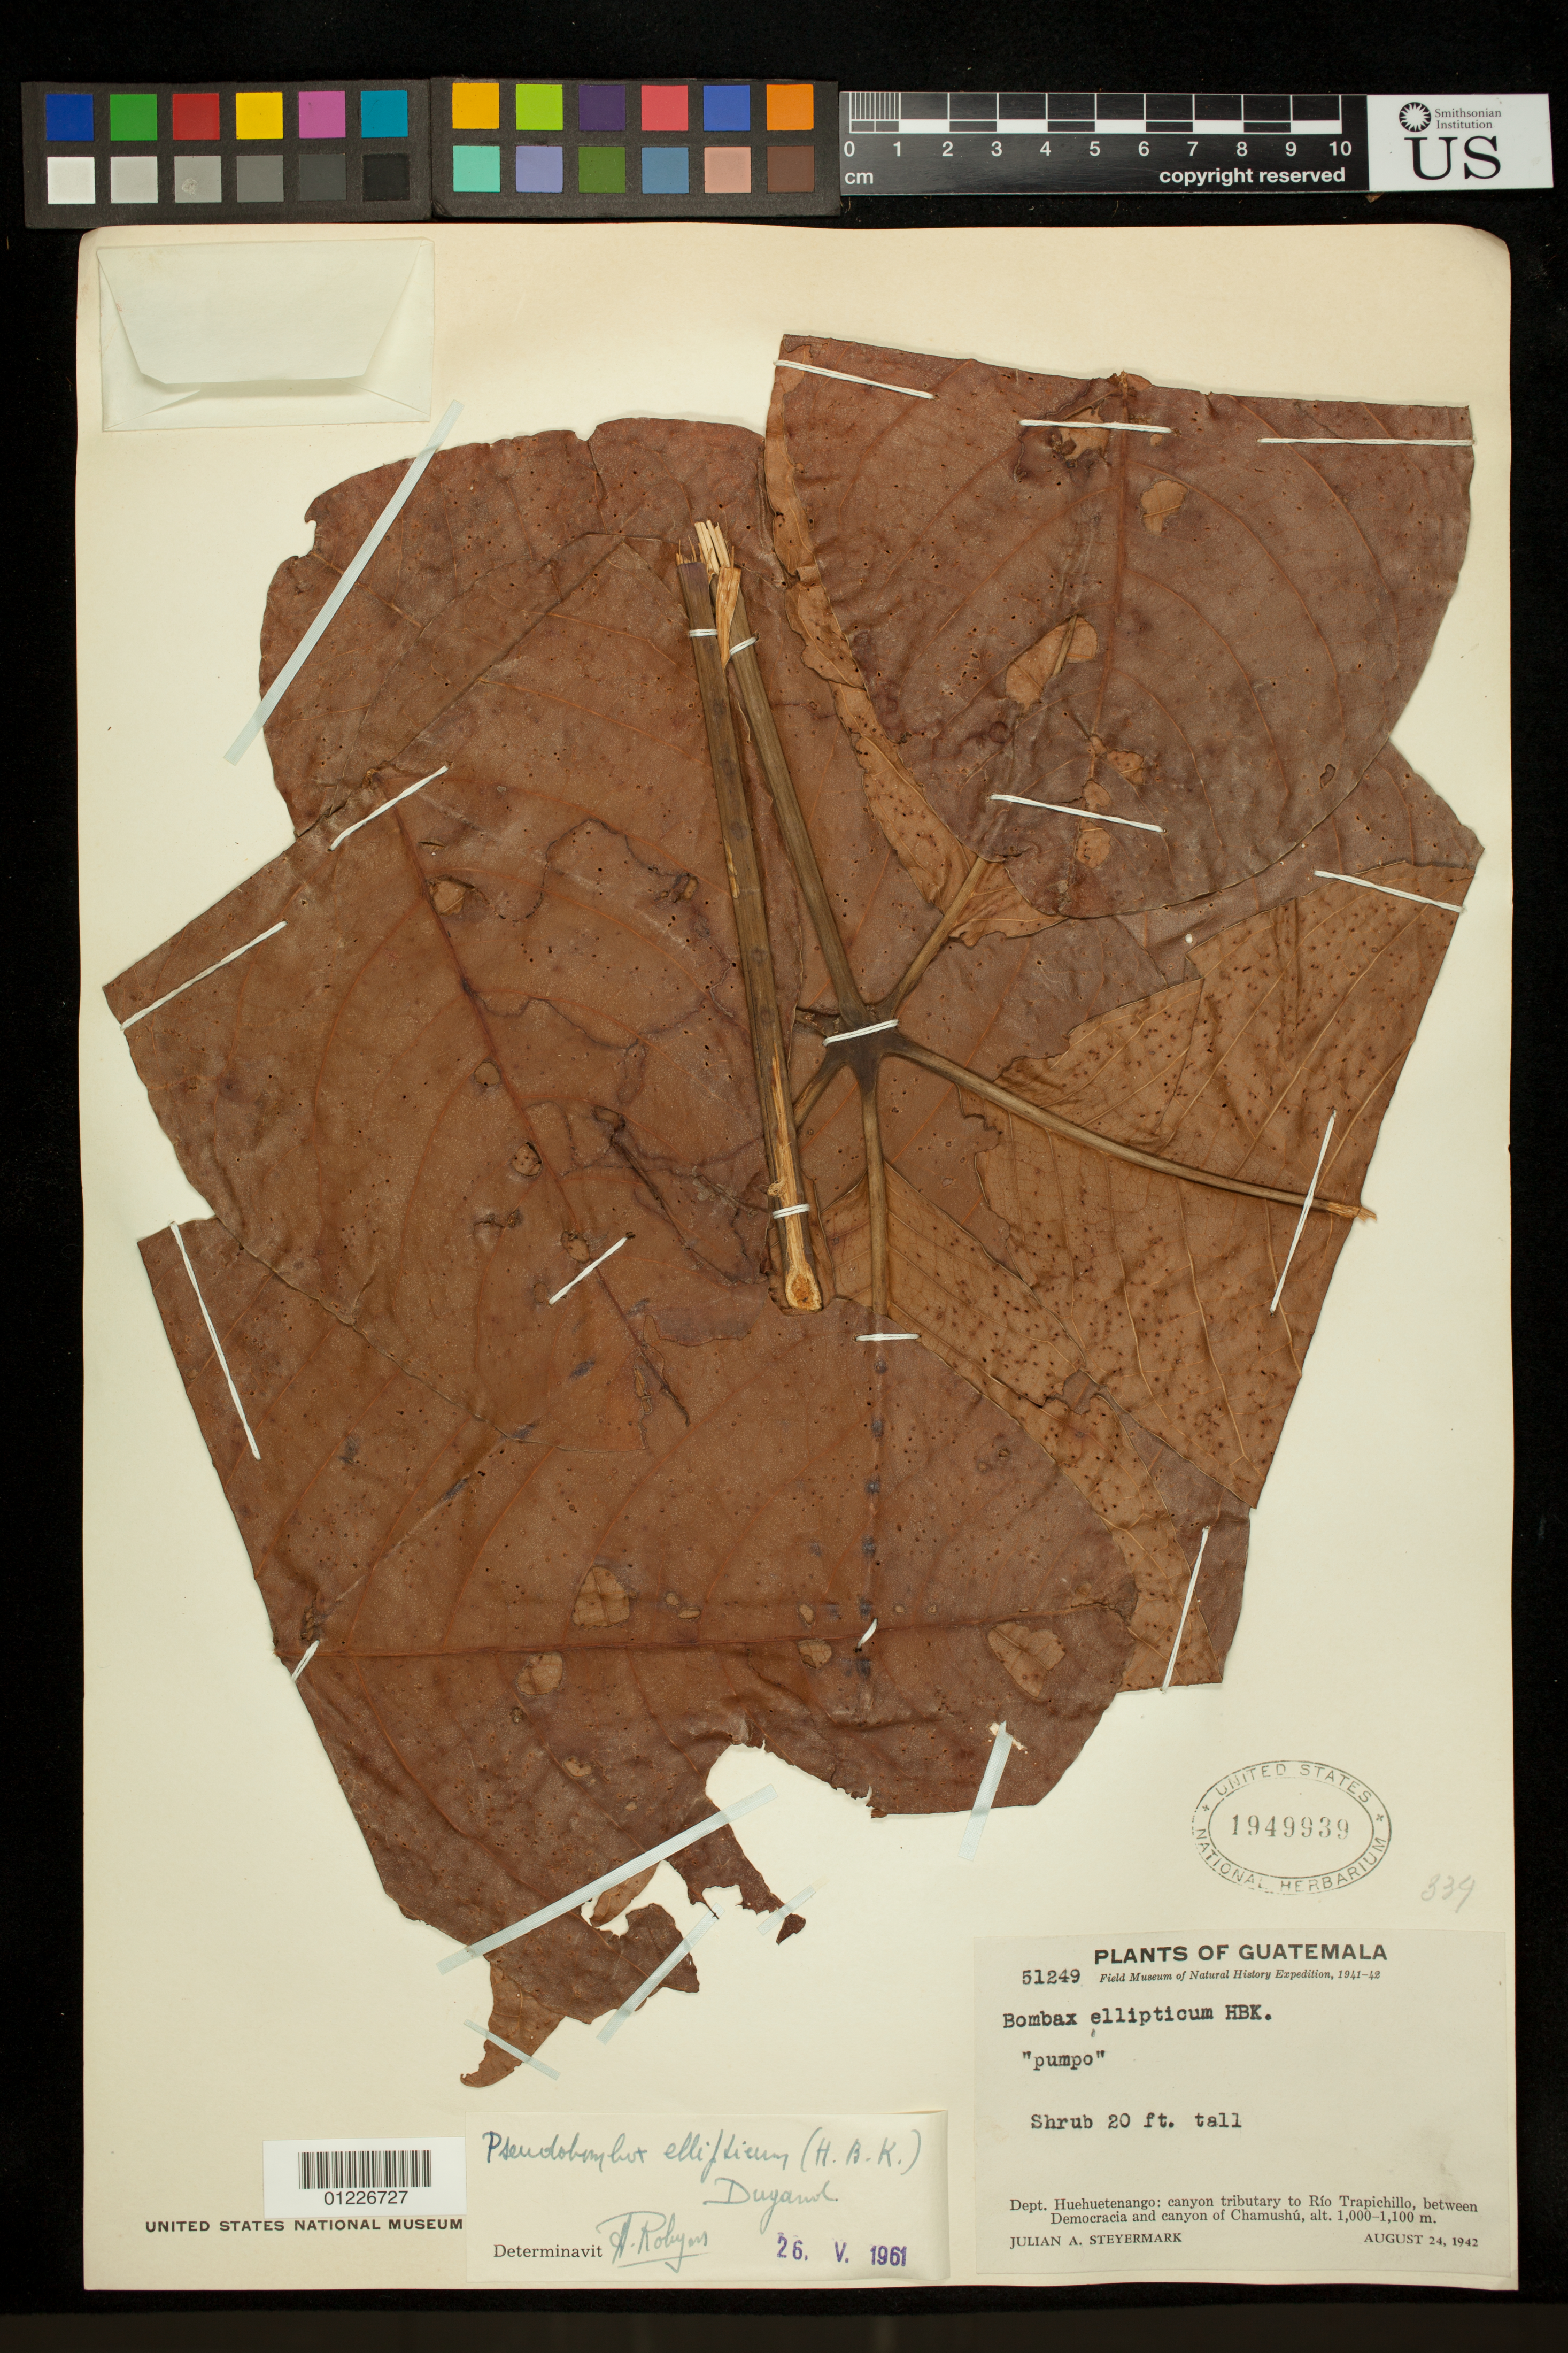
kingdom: Plantae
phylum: Tracheophyta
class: Magnoliopsida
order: Malvales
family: Malvaceae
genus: Pseudobombax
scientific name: Pseudobombax ellipticum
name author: (Kunth) Dugand G.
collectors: J. Steyermark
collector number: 51249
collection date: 1942-08-24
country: Guatemala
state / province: Huehuetenango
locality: Canyon tributary to Rio Trapichillo, between Democracia and canyon of Chamush·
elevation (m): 1000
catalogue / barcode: US 1949939